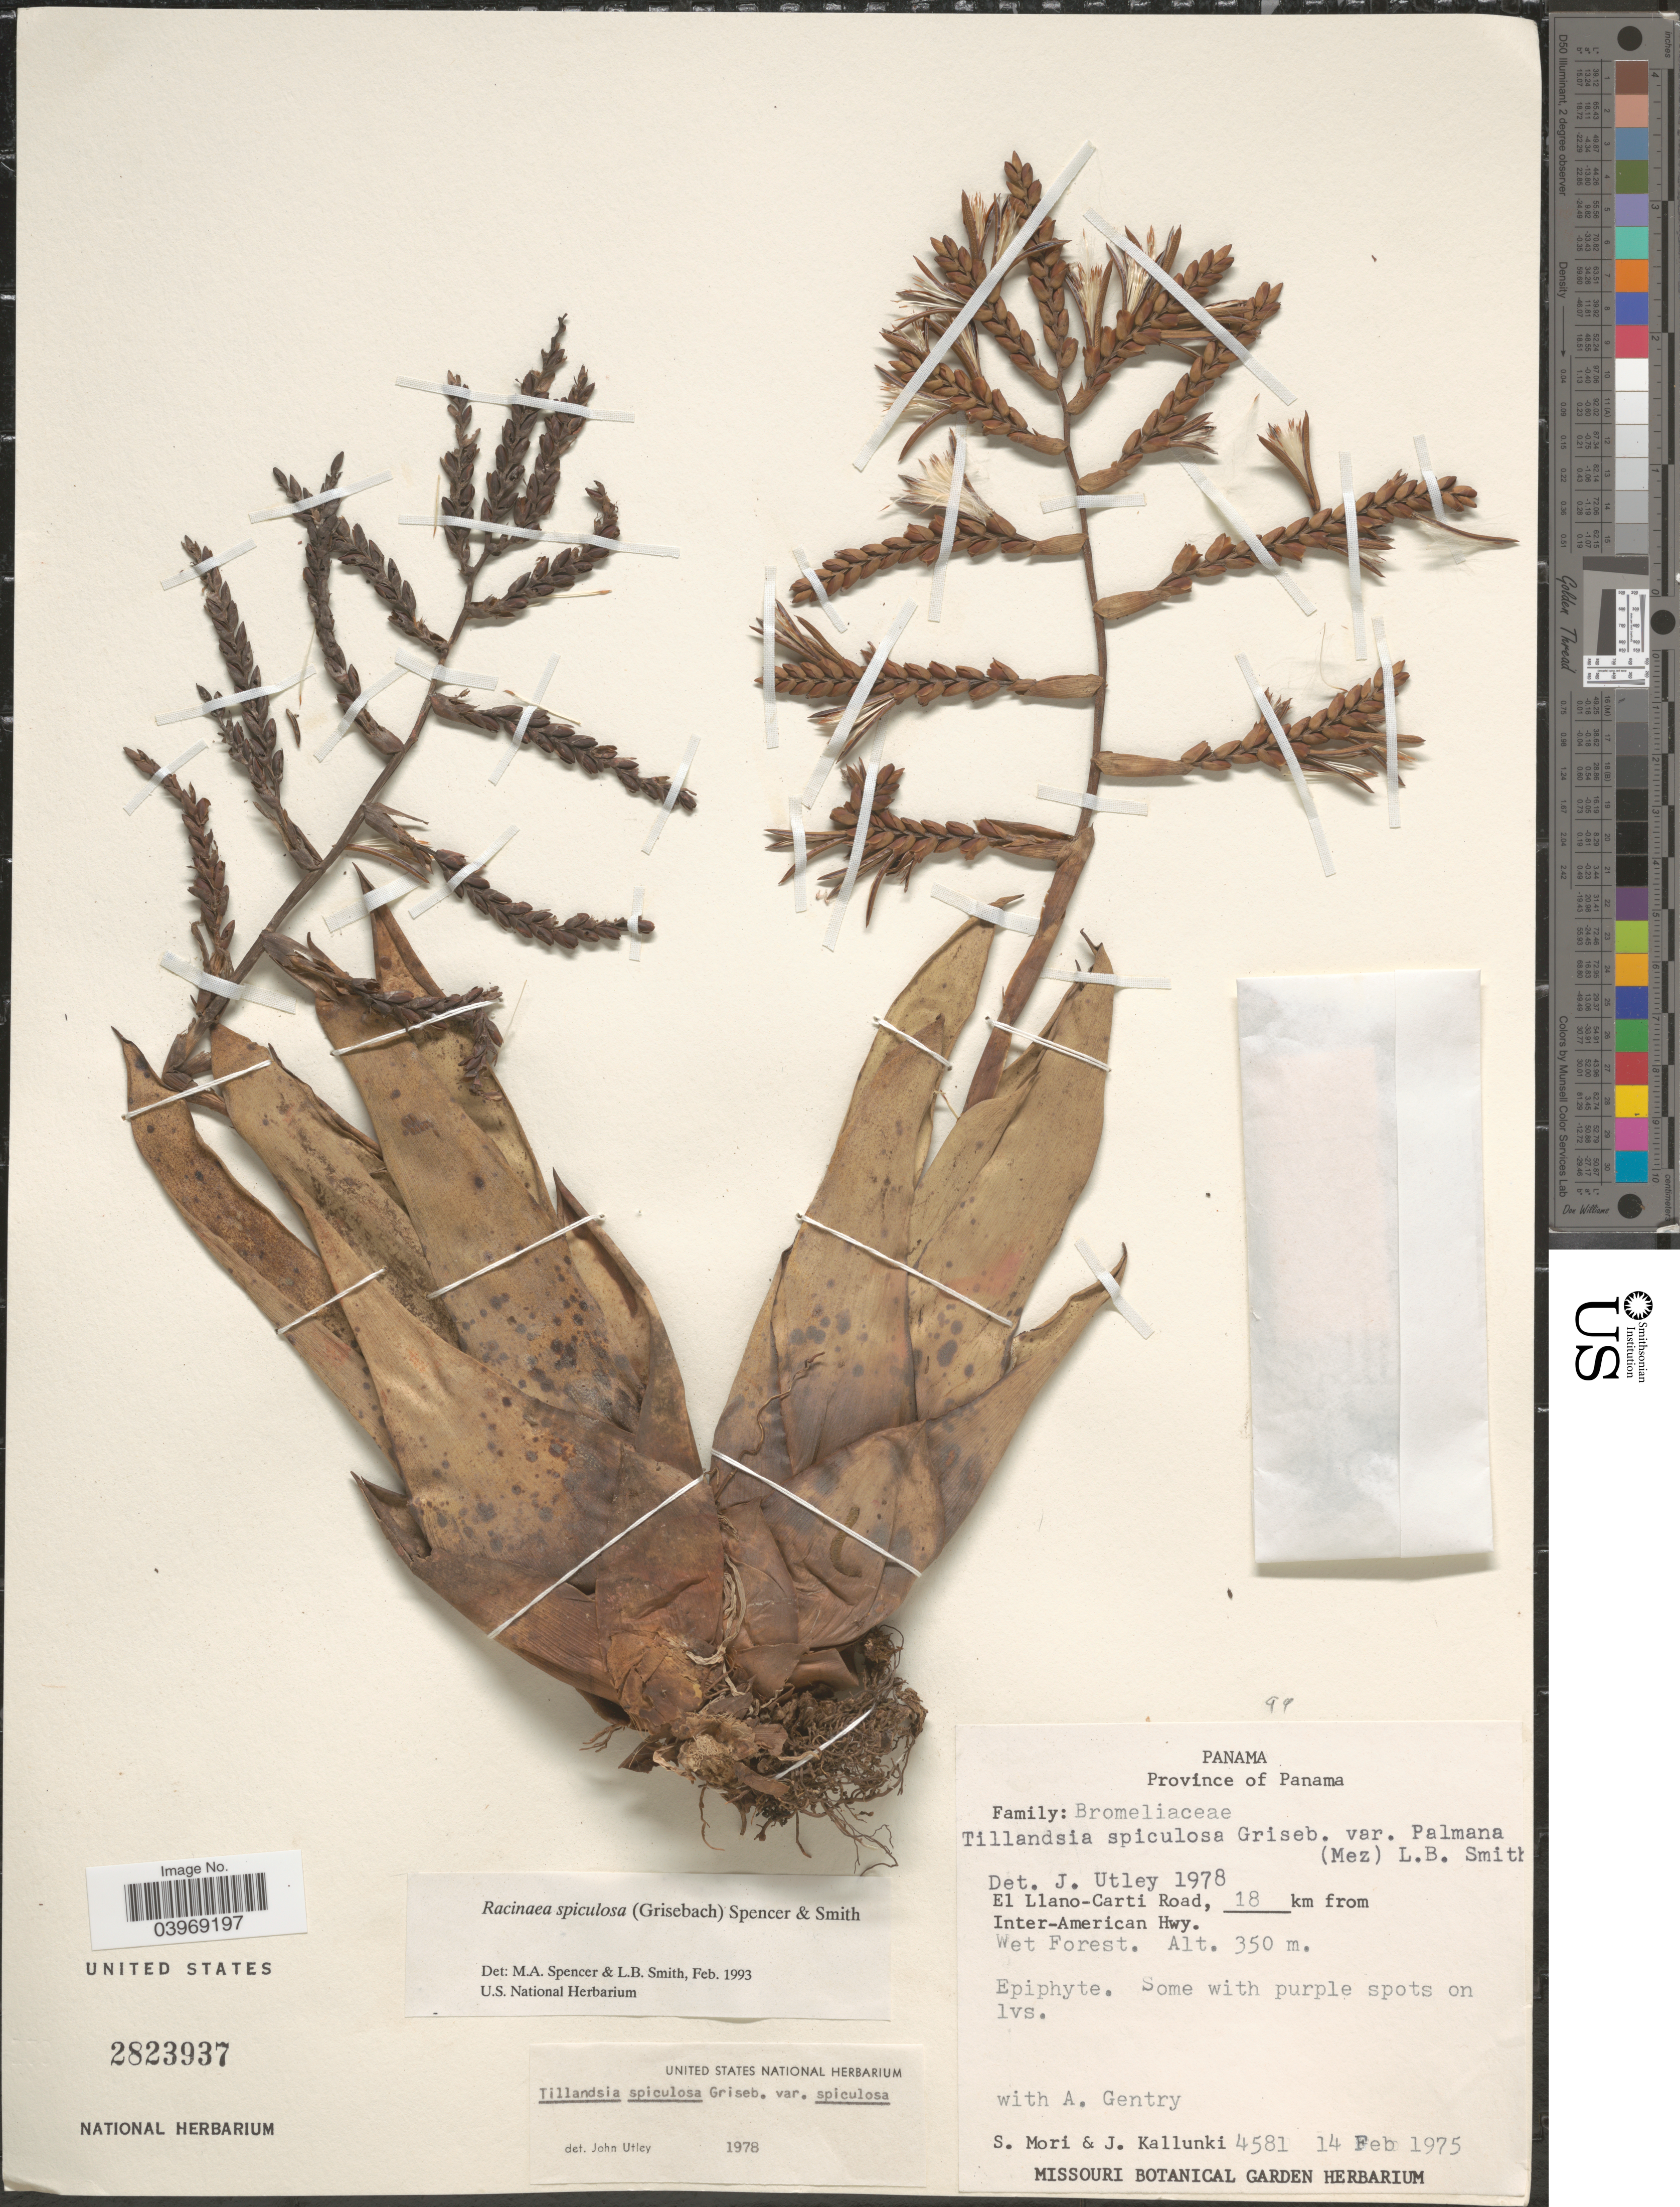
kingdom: Plantae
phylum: Tracheophyta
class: Liliopsida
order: Poales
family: Bromeliaceae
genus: Racinaea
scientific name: Racinaea spiculosa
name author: (Griseb.) M.A. Spencer & L.B. Sm.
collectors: S. Mori, J. Kallunki & A. H. Gentry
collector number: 4581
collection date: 1975-02-14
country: Panama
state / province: Panamá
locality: El Llano-Carti Road, 18 km from Inter-American Hwy.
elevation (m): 350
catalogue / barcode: US 2823937